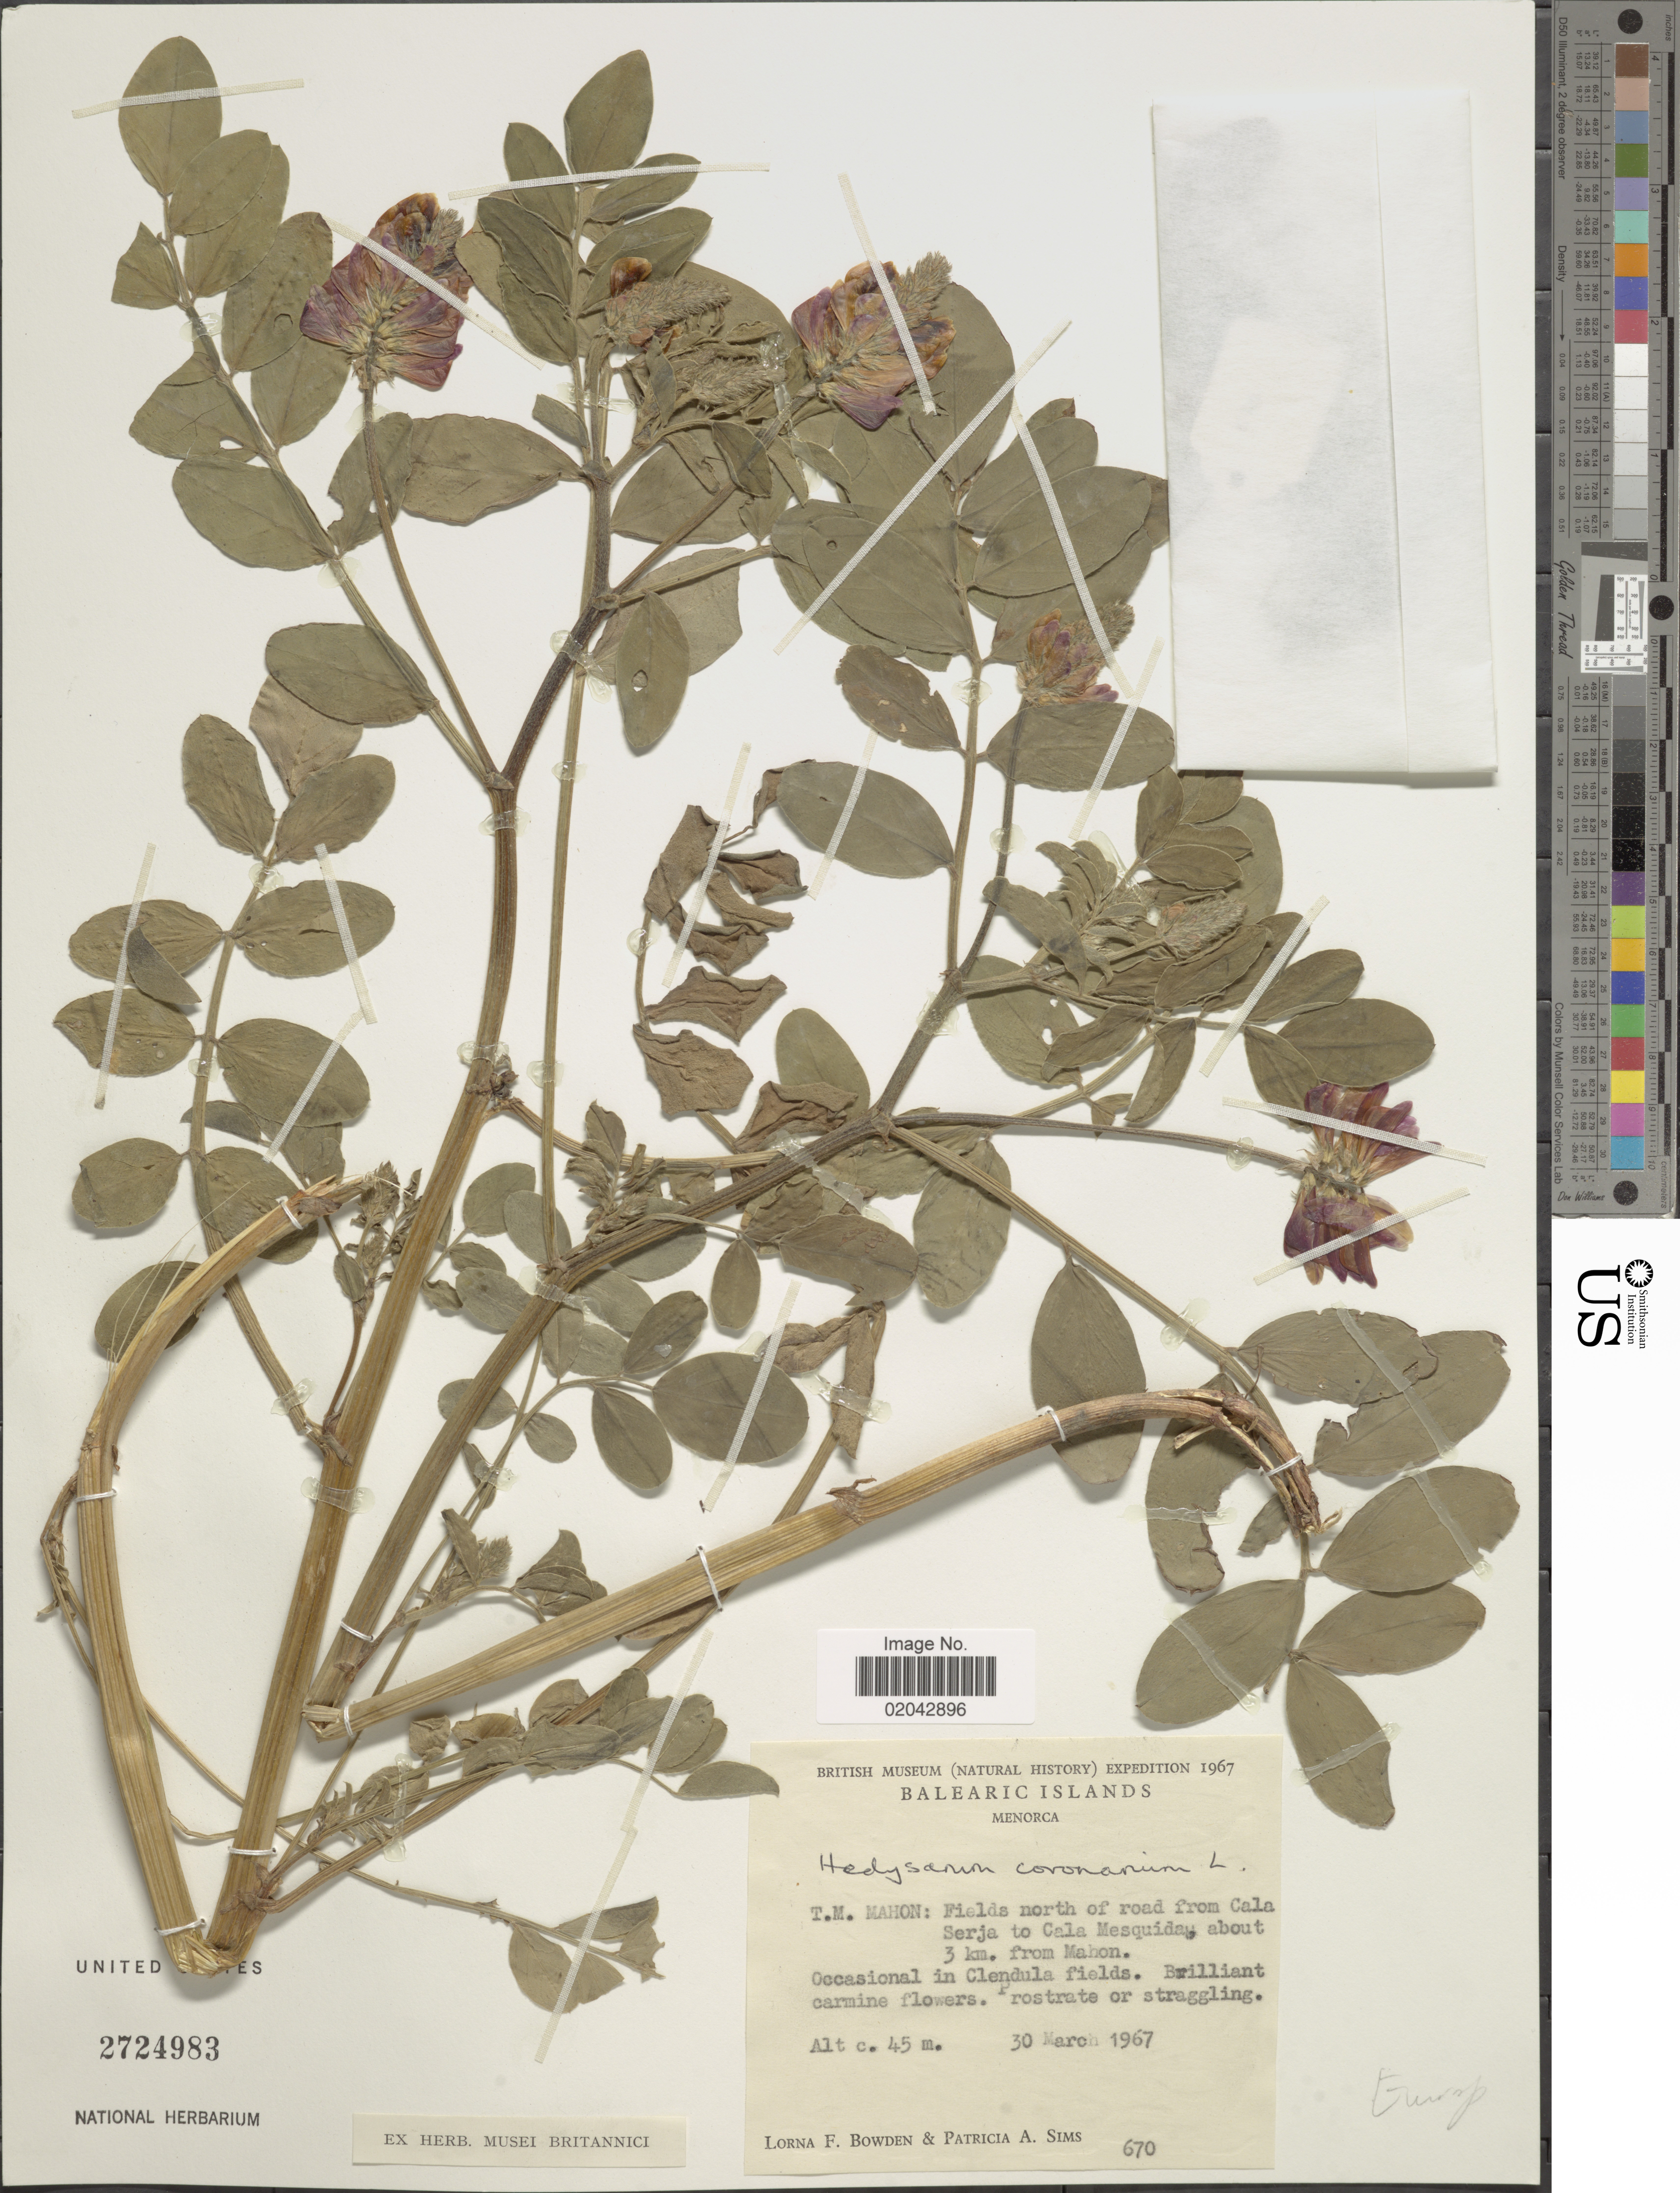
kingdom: Plantae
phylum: Tracheophyta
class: Magnoliopsida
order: Fabales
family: Fabaceae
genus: Sulla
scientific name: Sulla coronaria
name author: (L.) B.H.Choi & H. Ohashi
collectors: L. F. Bowden & P. A. Sims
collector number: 670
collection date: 1967-03-30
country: Spain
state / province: Islas Baleares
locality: Balearic Islands, Menorca, T.M. Mahon: fields north of road from Cala Serja to Cala Mesquidau, about 3 km. from Bahon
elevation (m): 45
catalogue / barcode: US 2724983